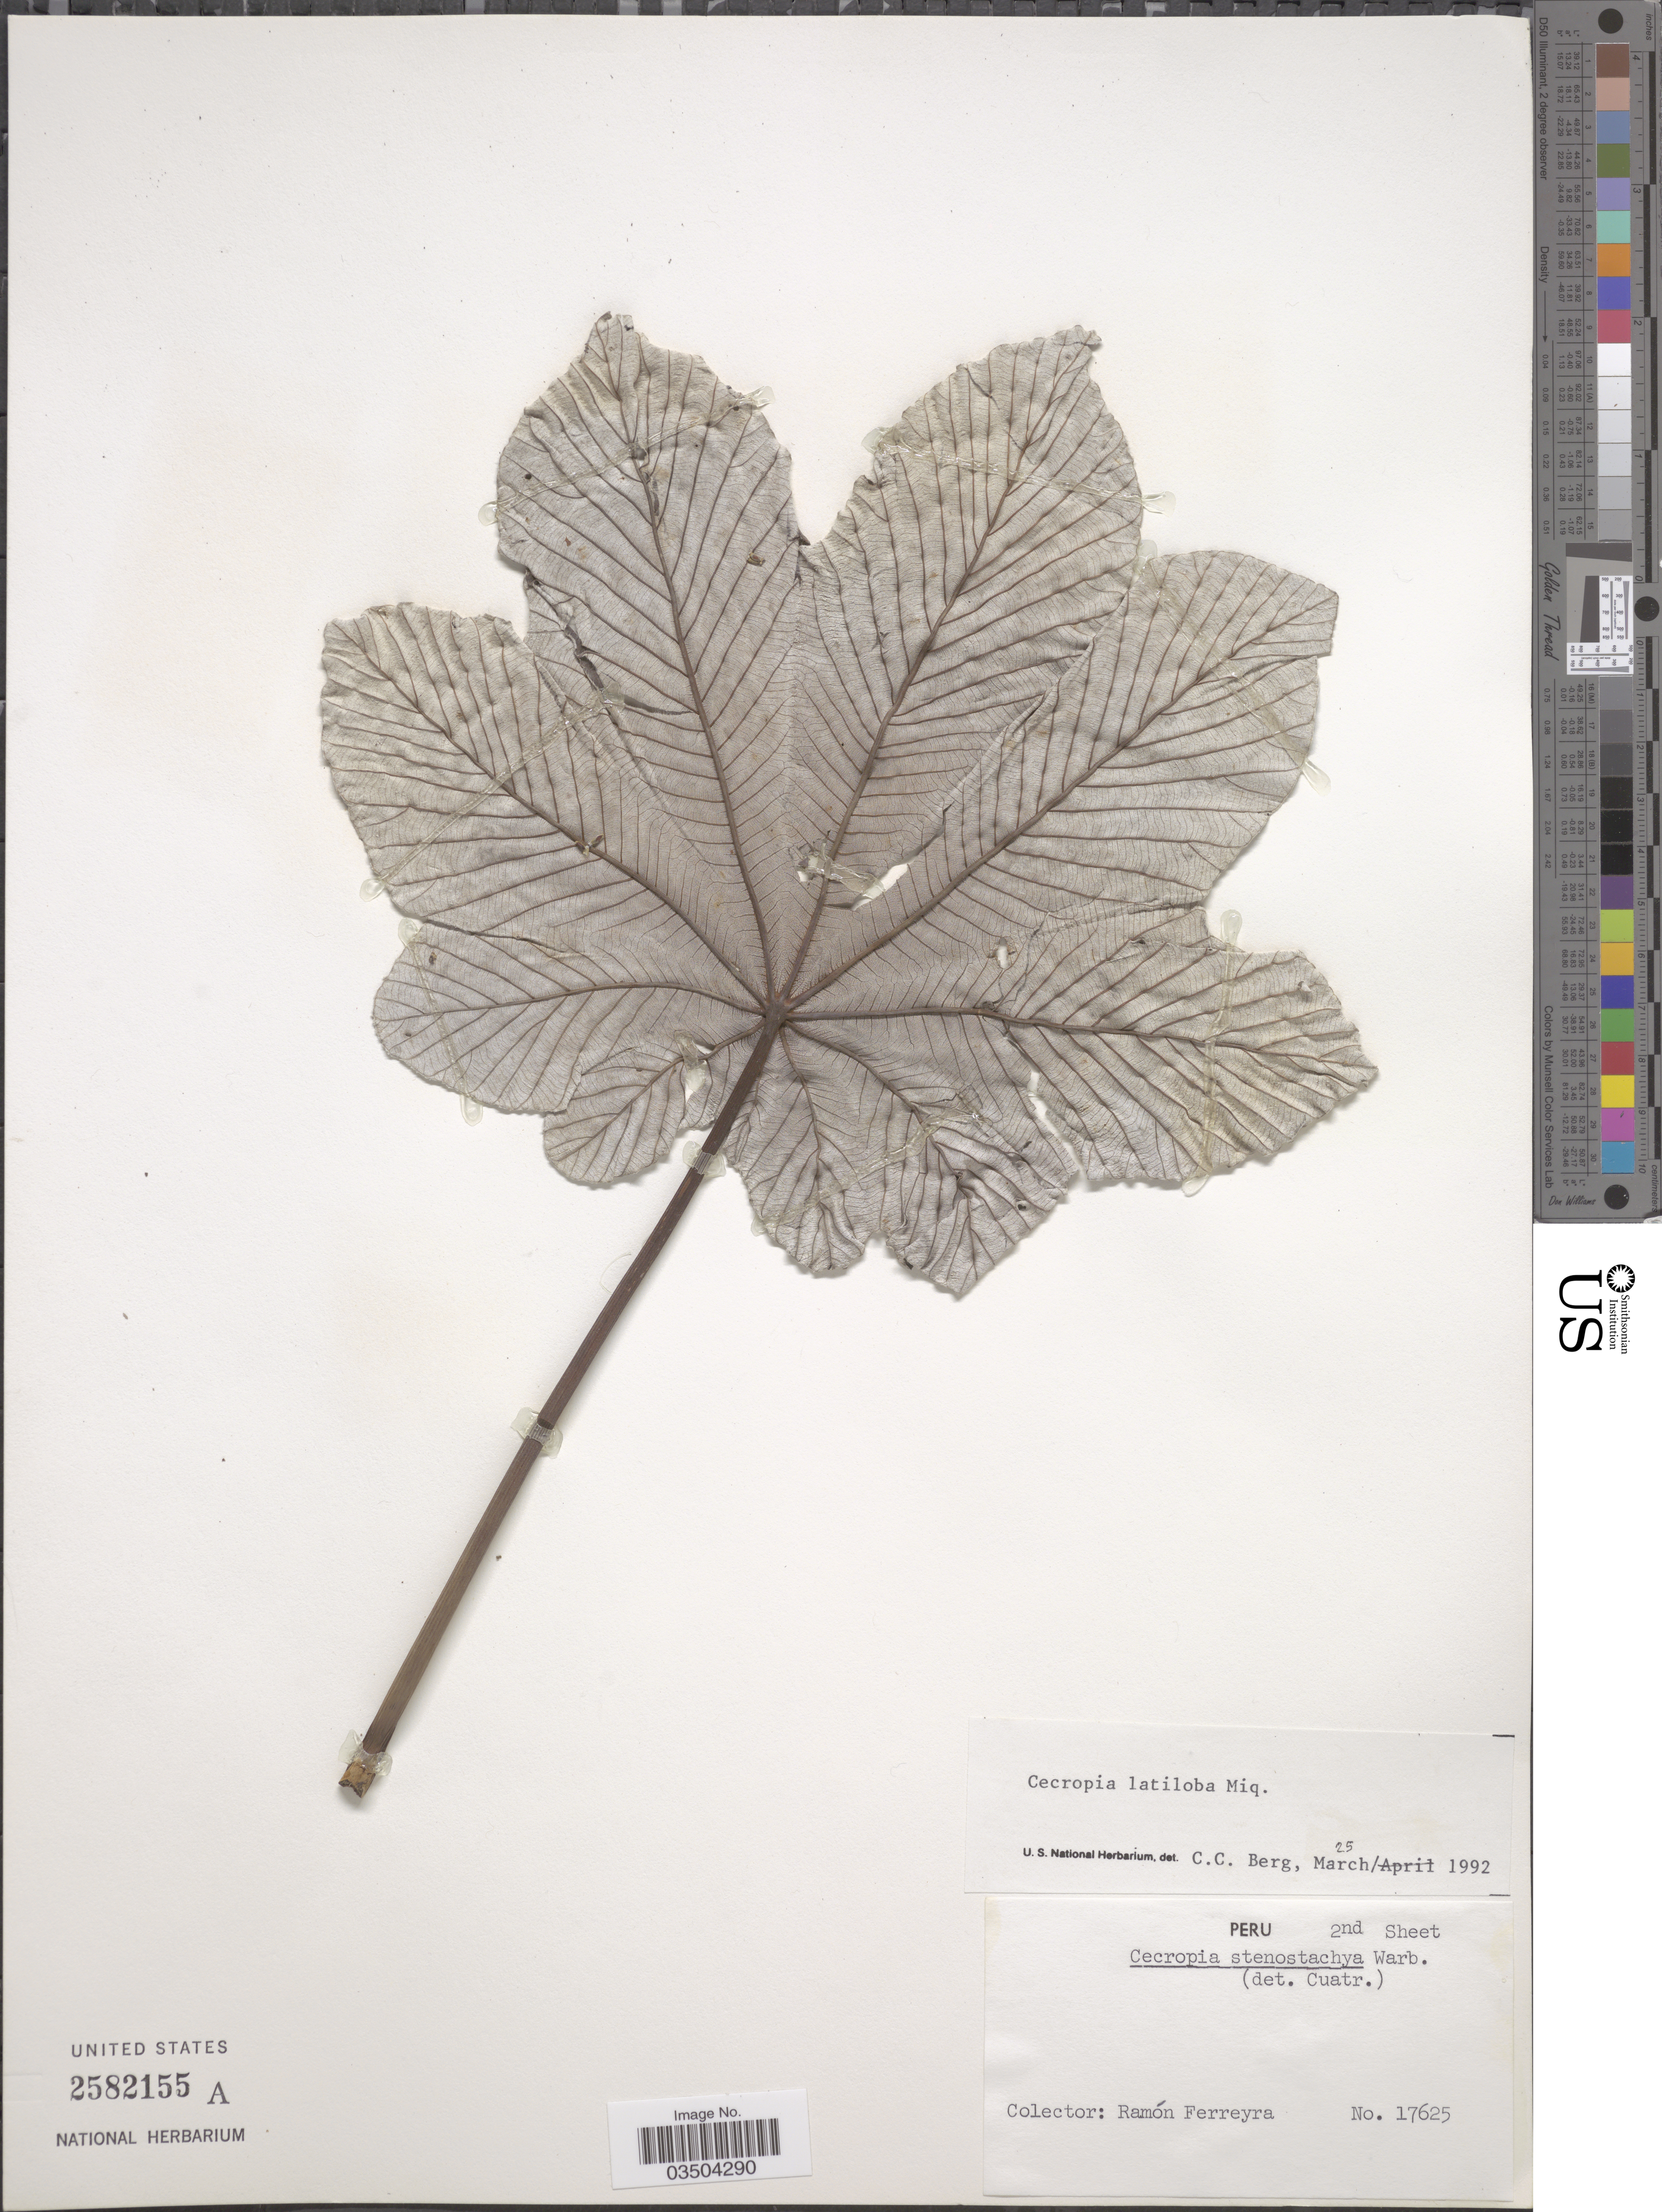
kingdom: Plantae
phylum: Tracheophyta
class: Magnoliopsida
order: Rosales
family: Urticaceae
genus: Cecropia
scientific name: Cecropia latiloba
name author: Miq.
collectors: R. A. Ferreyra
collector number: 17625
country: Peru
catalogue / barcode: US 2582155A